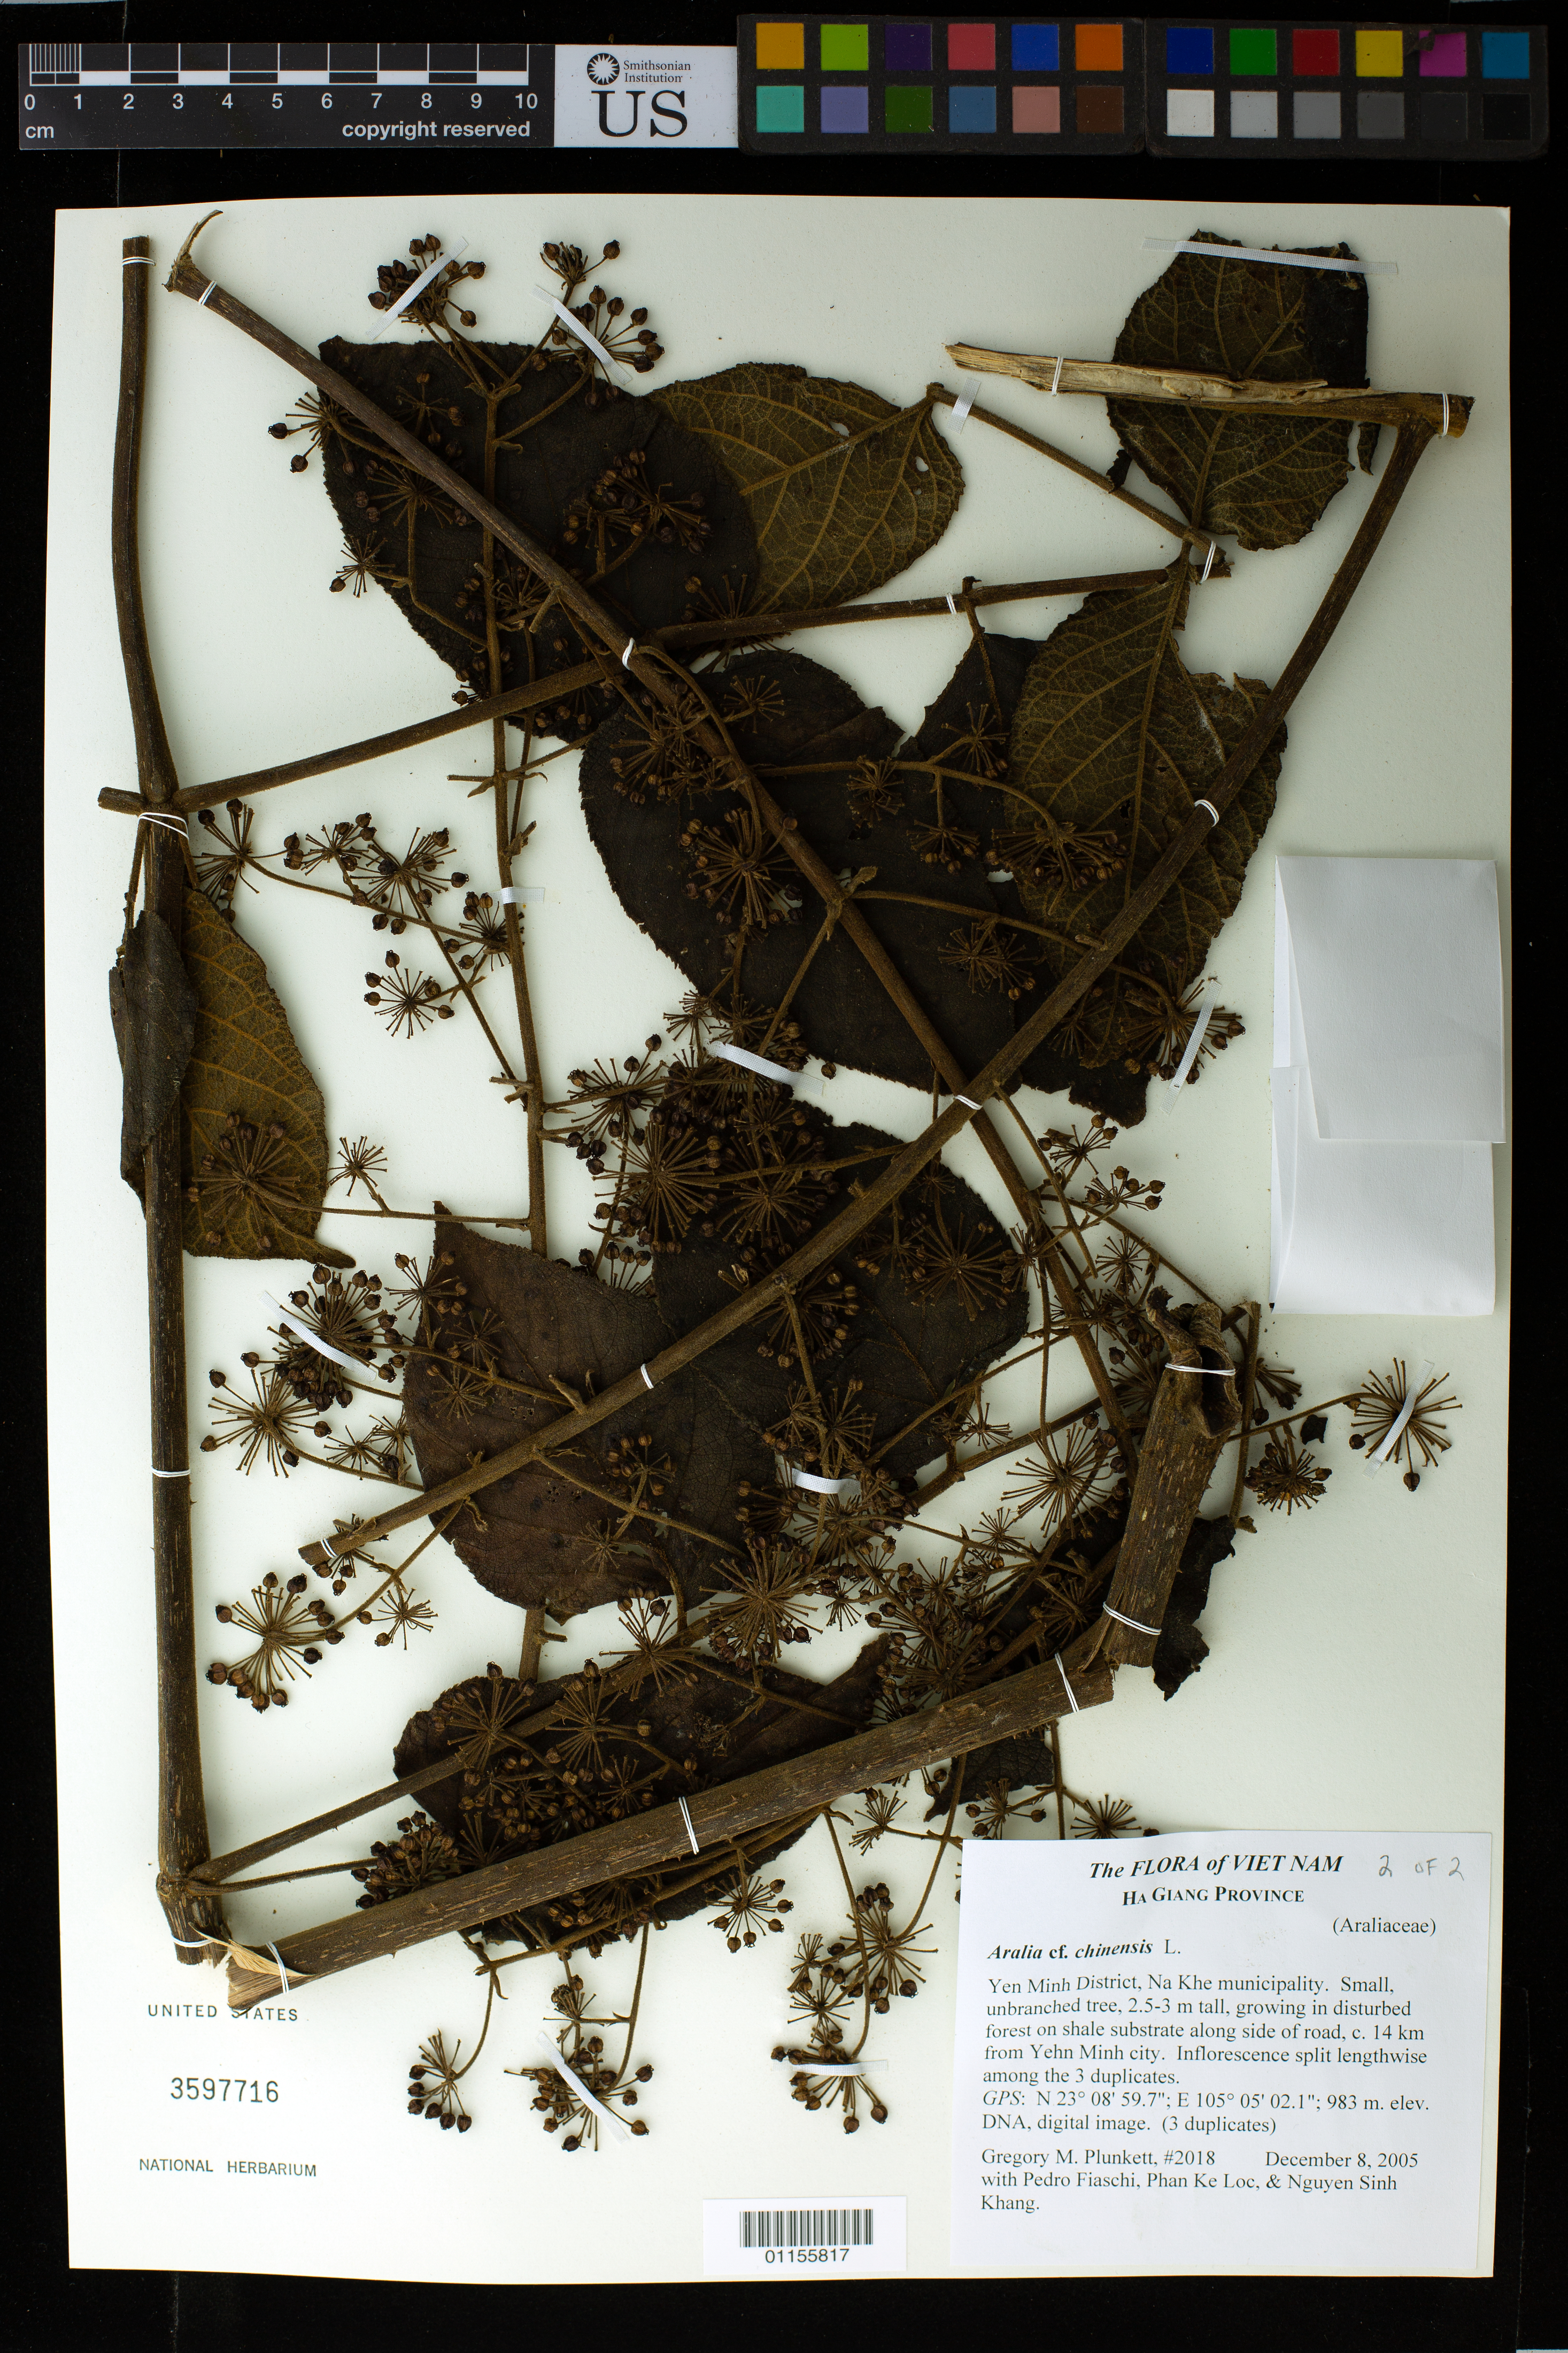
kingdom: Plantae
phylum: Tracheophyta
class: Magnoliopsida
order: Apiales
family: Araliaceae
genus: Aralia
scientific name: Aralia cf. chinensis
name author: L.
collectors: G. M. Plunkett, P. Fiaschi, P. K. Lôc & N. Khang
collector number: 2018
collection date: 2005-12-08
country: Vietnam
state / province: Hà Giang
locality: Yen Minh District, Na Khe municipality, c. 14 km from Yehn Minh city.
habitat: Growing in disturbed forest on shale substrate along side of road.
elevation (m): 983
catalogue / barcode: US 3597716